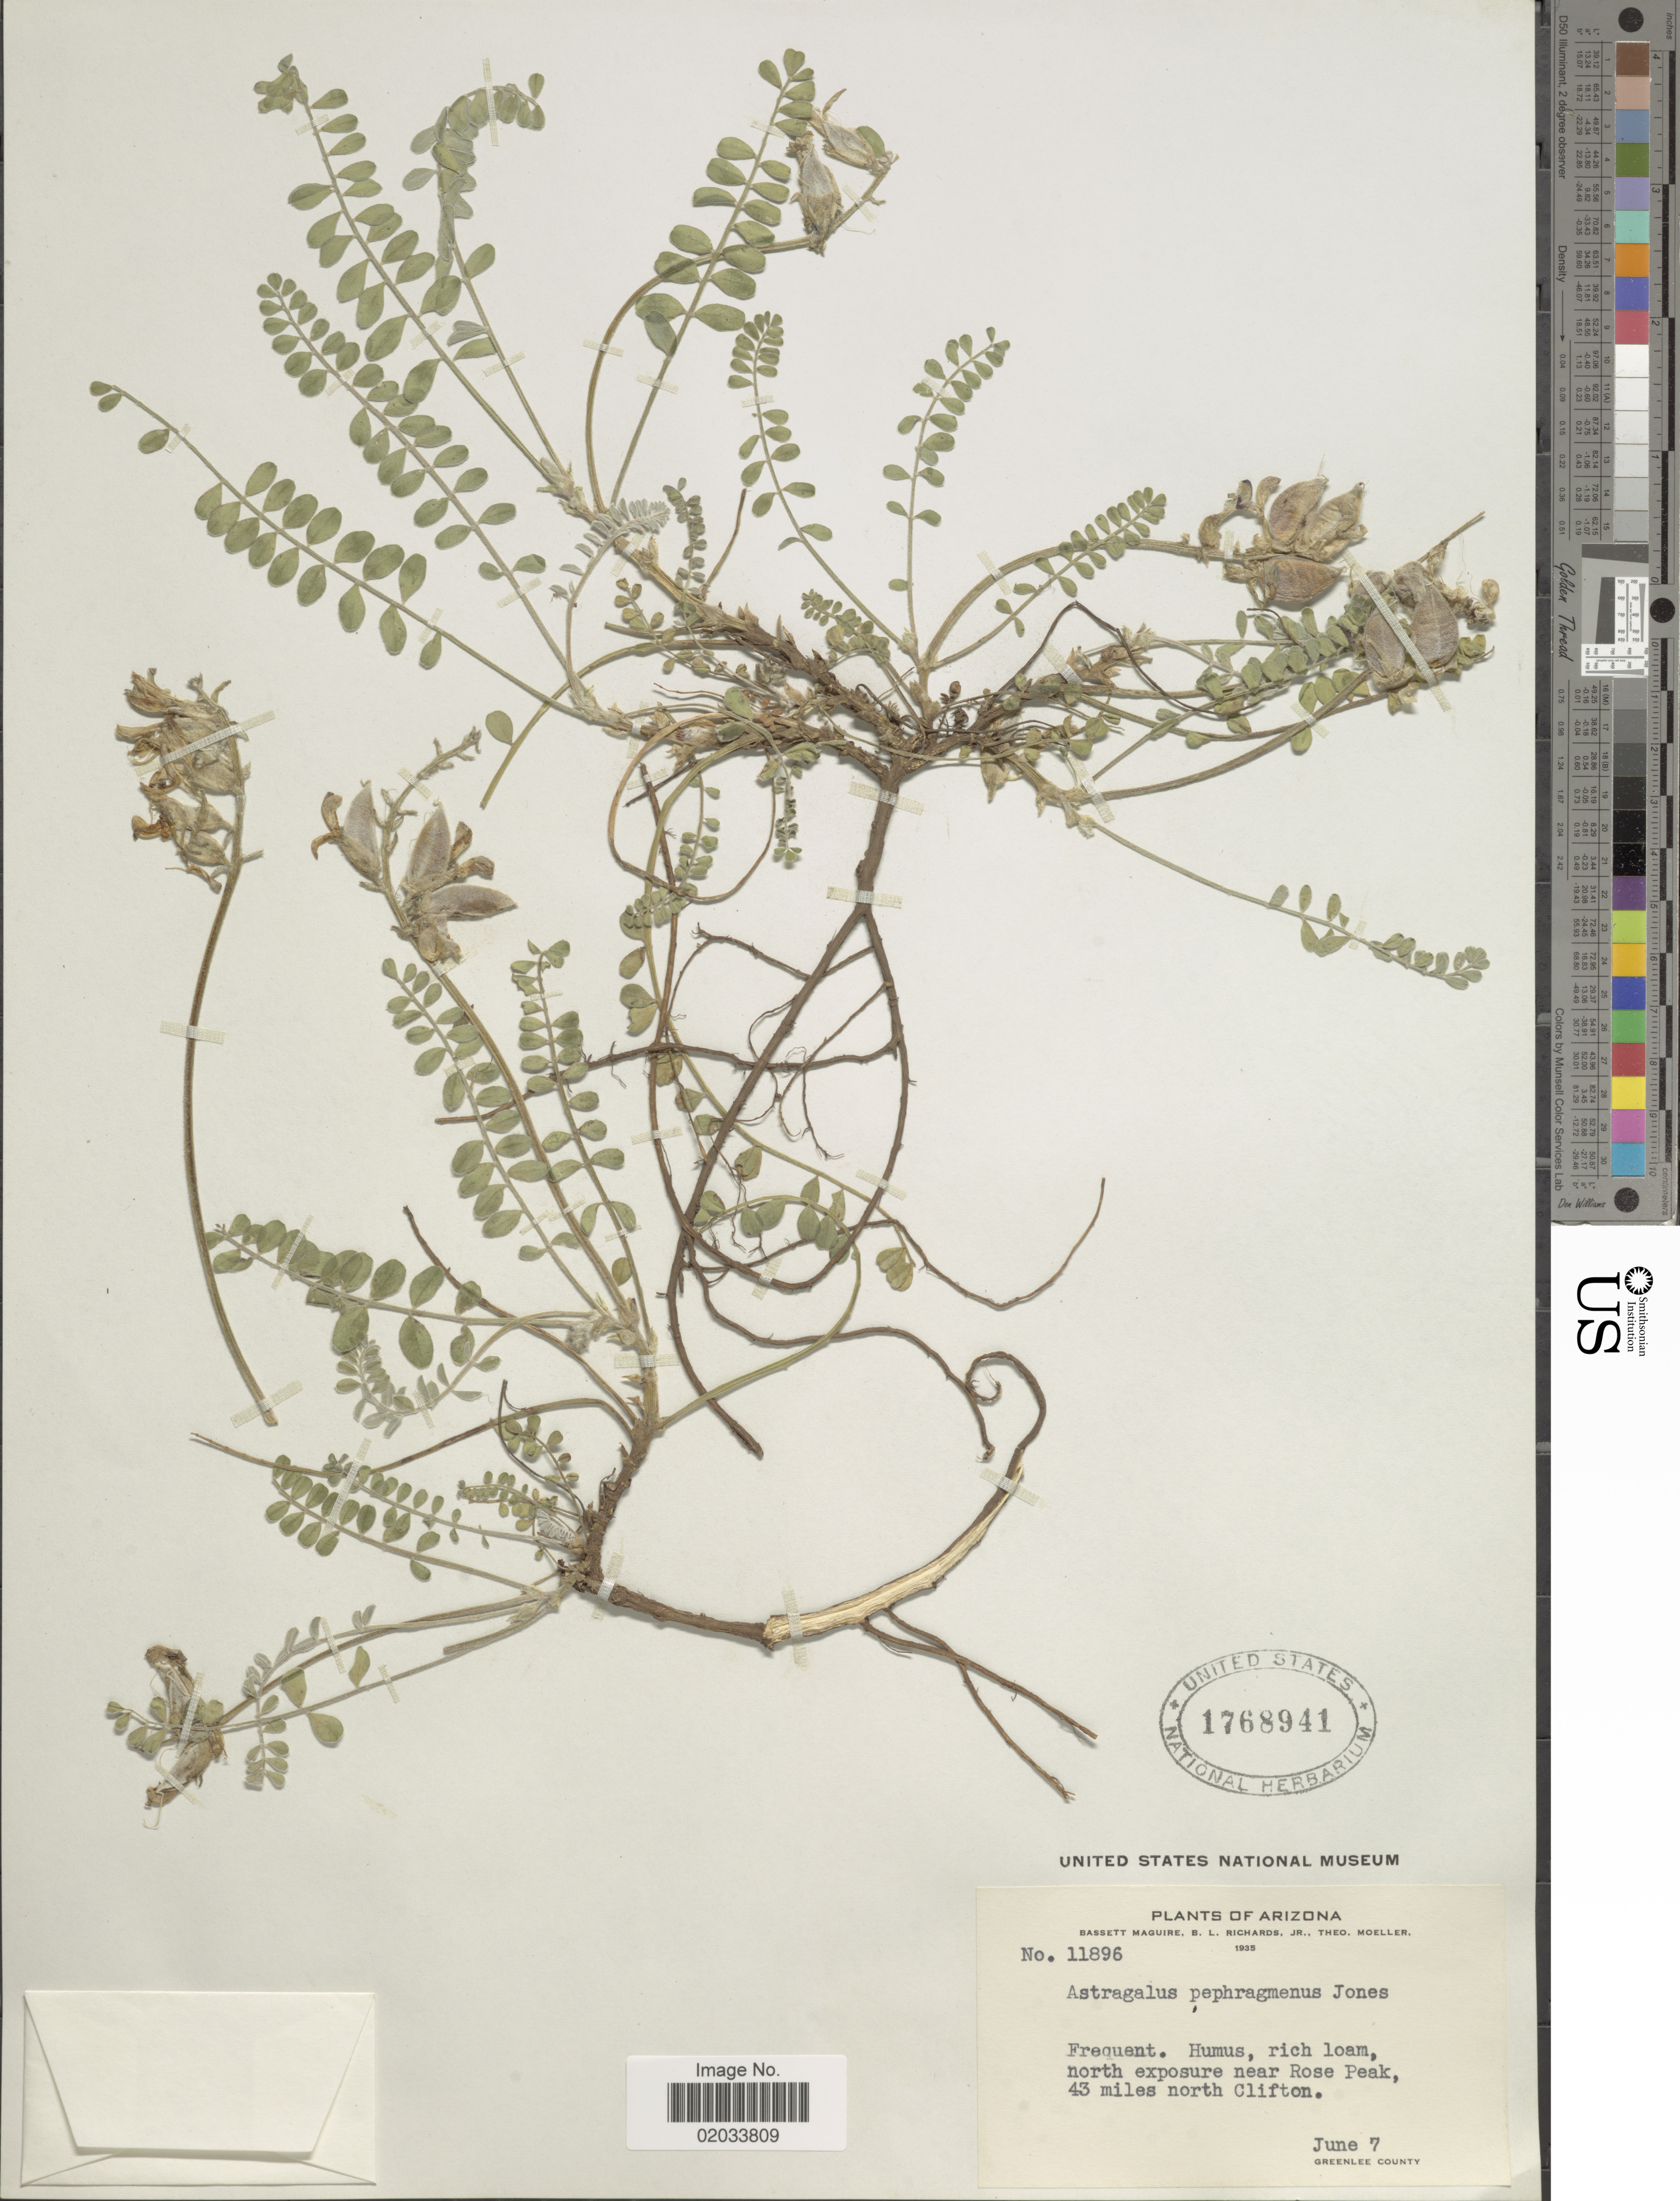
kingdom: Plantae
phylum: Tracheophyta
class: Magnoliopsida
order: Fabales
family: Fabaceae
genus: Astragalus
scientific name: Astragalus pephragmenus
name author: M.E. Jones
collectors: B. Maguire, B. Richards & T. Moeller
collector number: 11896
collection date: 1935-06-07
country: United States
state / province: Arizona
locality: Humus, rich loam, north exposure near Rose Peak, 43 miles north Clifton, Greenlee County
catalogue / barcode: US 1768941